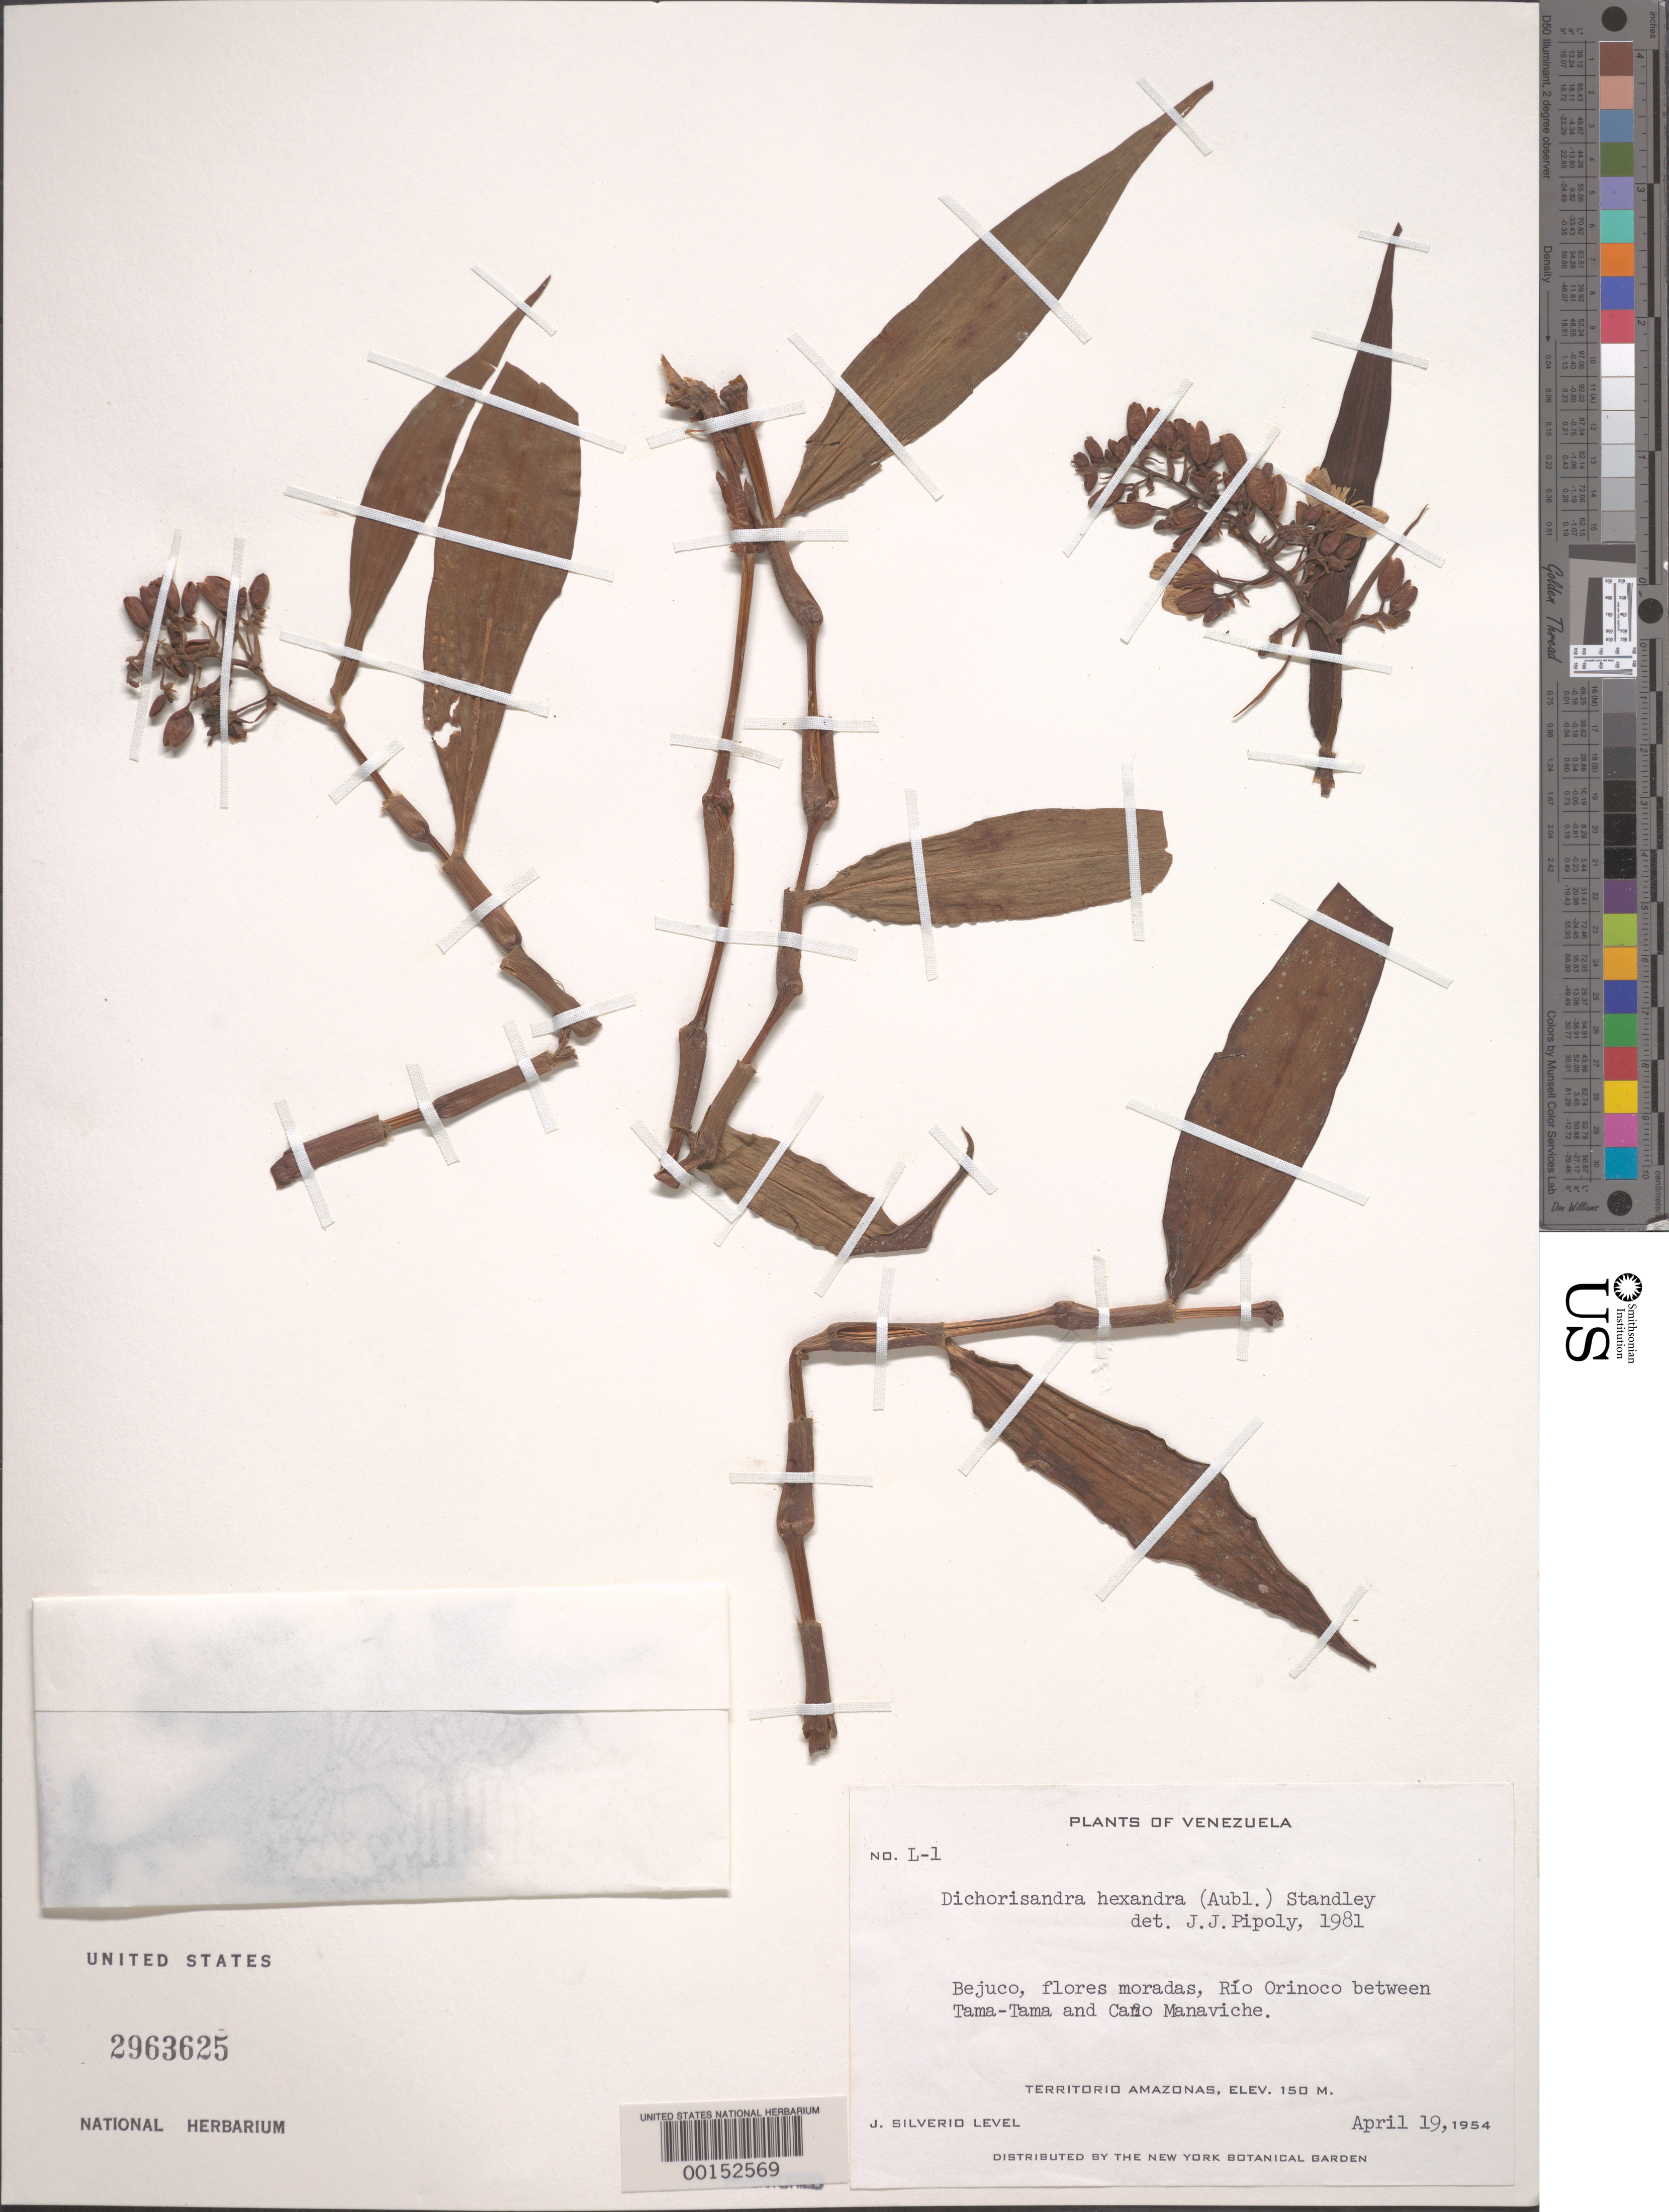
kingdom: Plantae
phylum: Tracheophyta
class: Liliopsida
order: Commelinales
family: Commelinaceae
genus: Dichorisandra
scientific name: Dichorisandra hexandra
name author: (Aubl.) Standl.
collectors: J. Level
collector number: L-1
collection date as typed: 19 Apr 1954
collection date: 1954-04-19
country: Venezuela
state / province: Amazonas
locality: Bejuco, rio orinoco between tama-tama and cano manariche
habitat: Riverbank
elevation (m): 150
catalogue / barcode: US 2963625